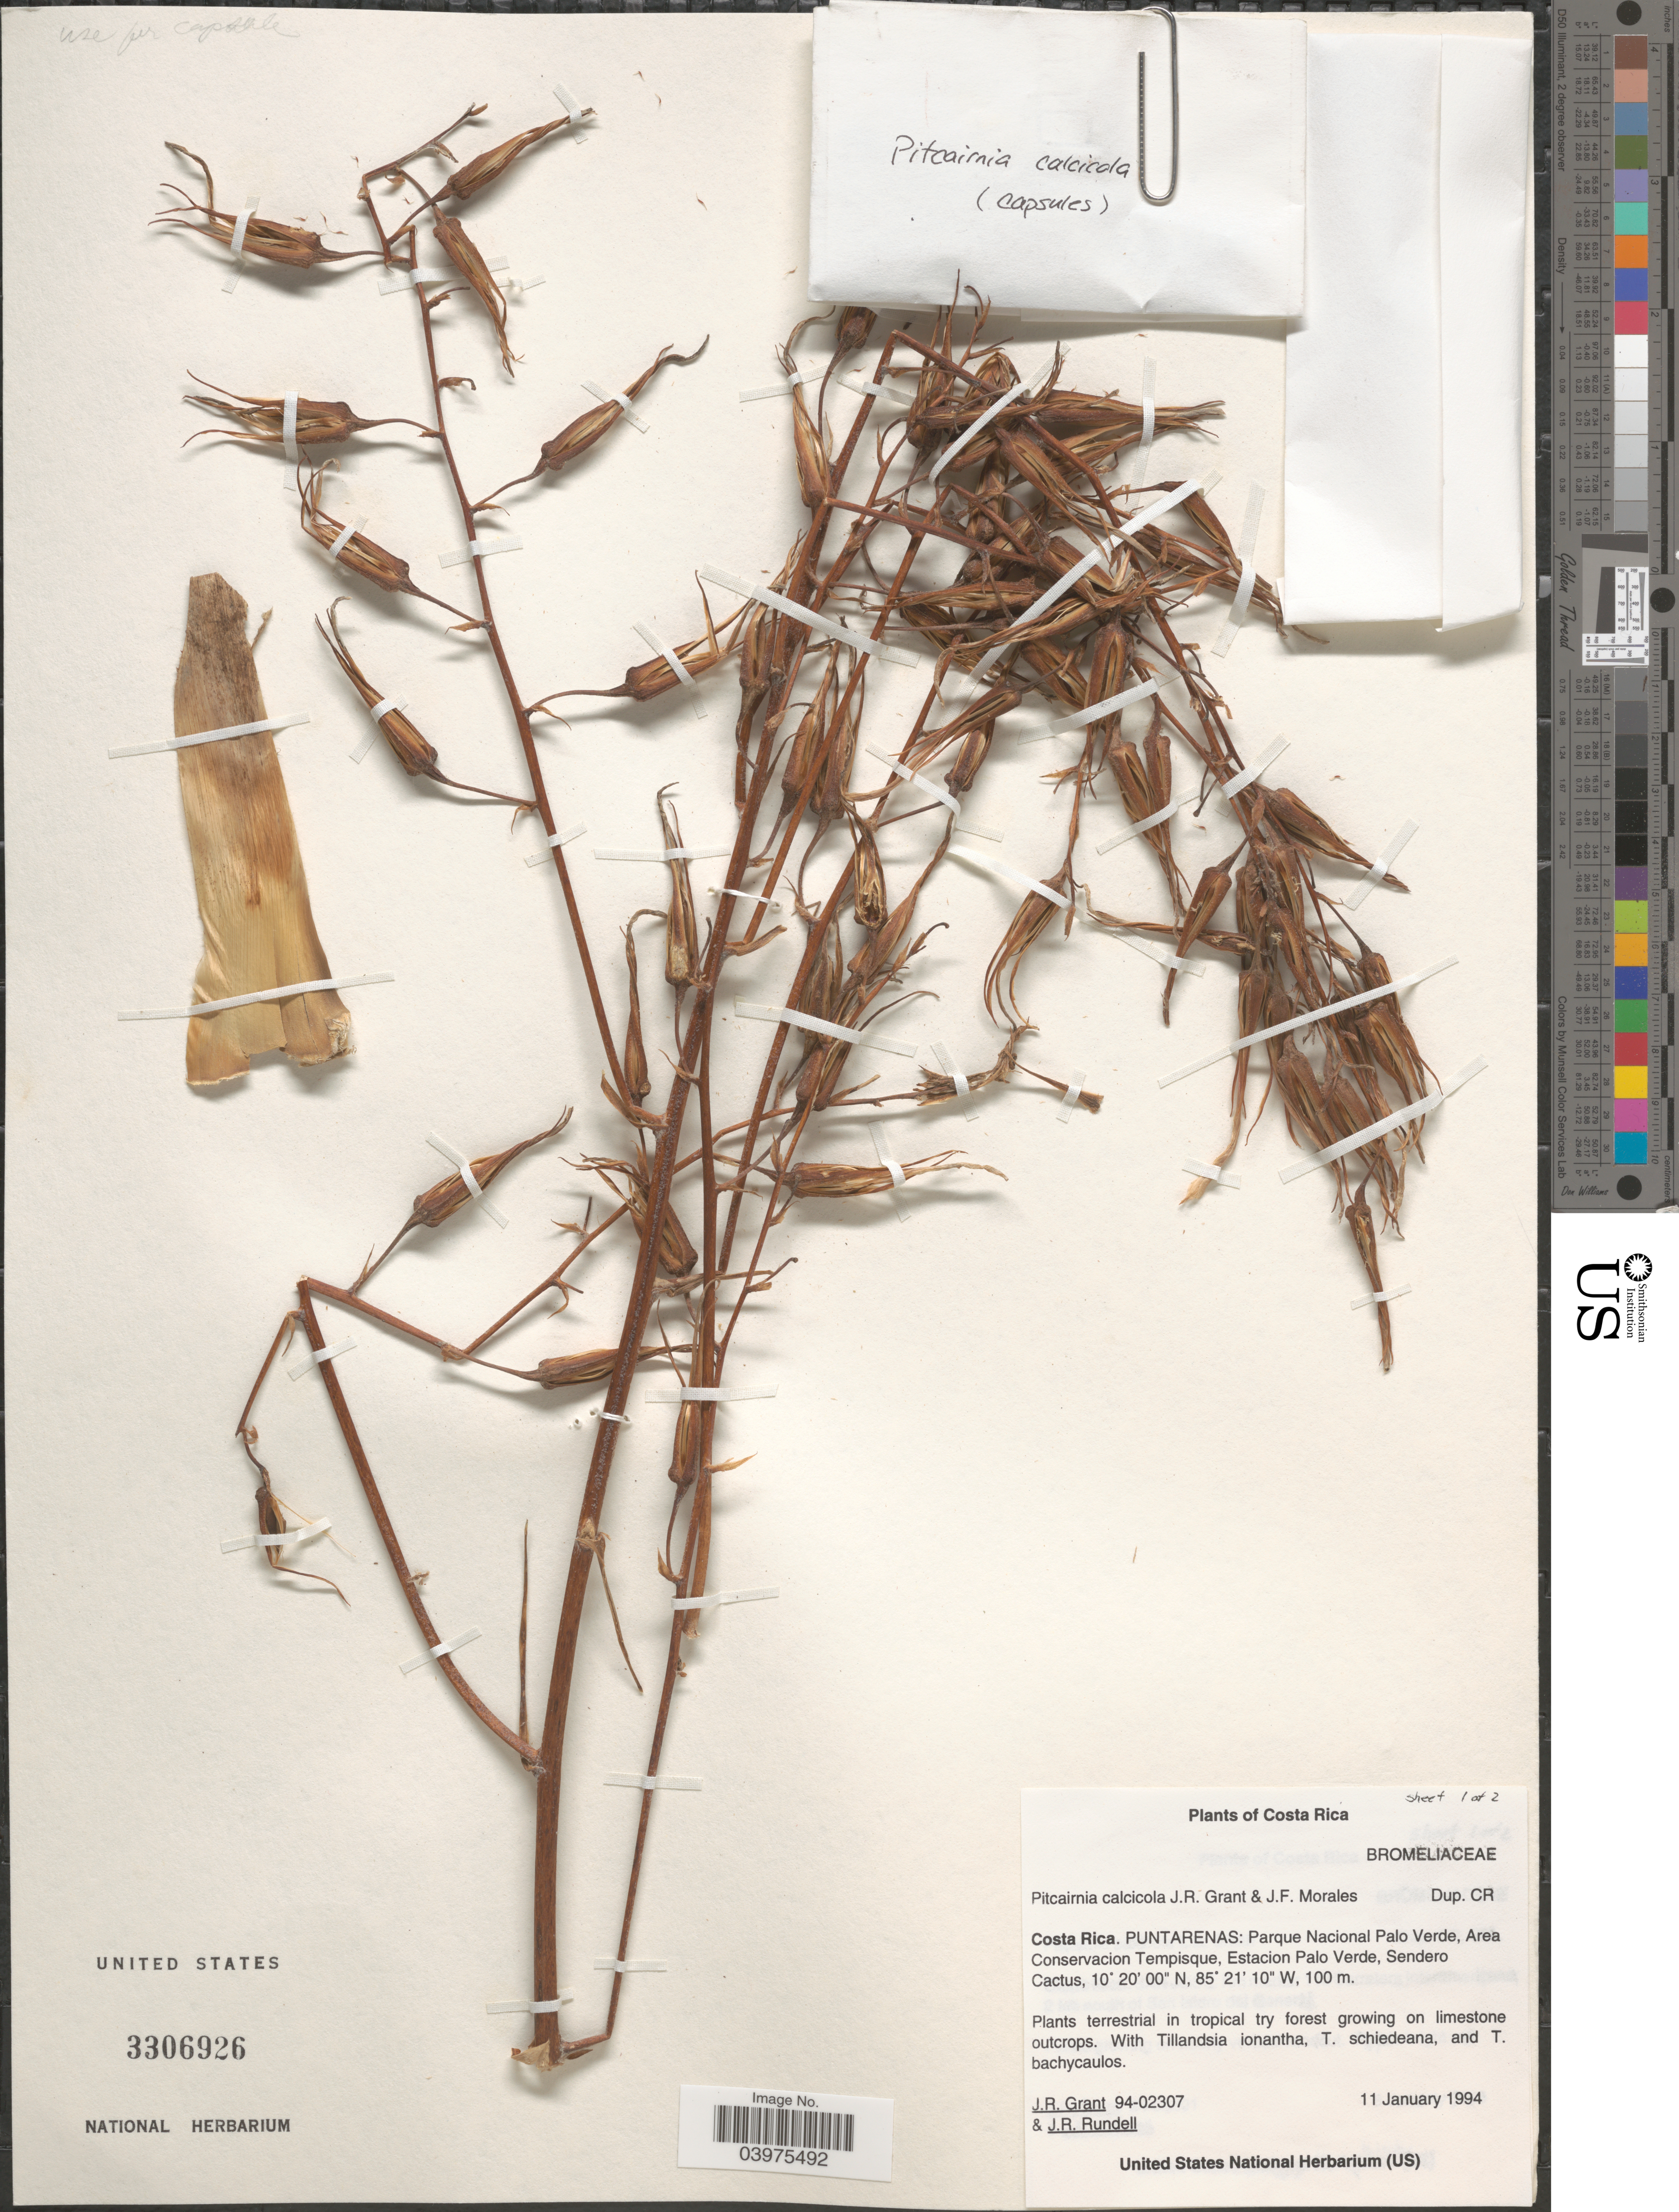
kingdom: Plantae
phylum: Tracheophyta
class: Liliopsida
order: Poales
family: Bromeliaceae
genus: Pitcairnia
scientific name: Pitcairnia calcicola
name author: J.R. Grant & J.F. Morales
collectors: J. Grant & J. R. Rundell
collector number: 94-02307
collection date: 1994-01-11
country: Costa Rica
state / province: Puntarenas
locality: Parque Nacional Palo Verde, Area Conservacion Tempisque, Estacion Palo Verde, Sendero Cactus.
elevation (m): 100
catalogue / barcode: US 3306926